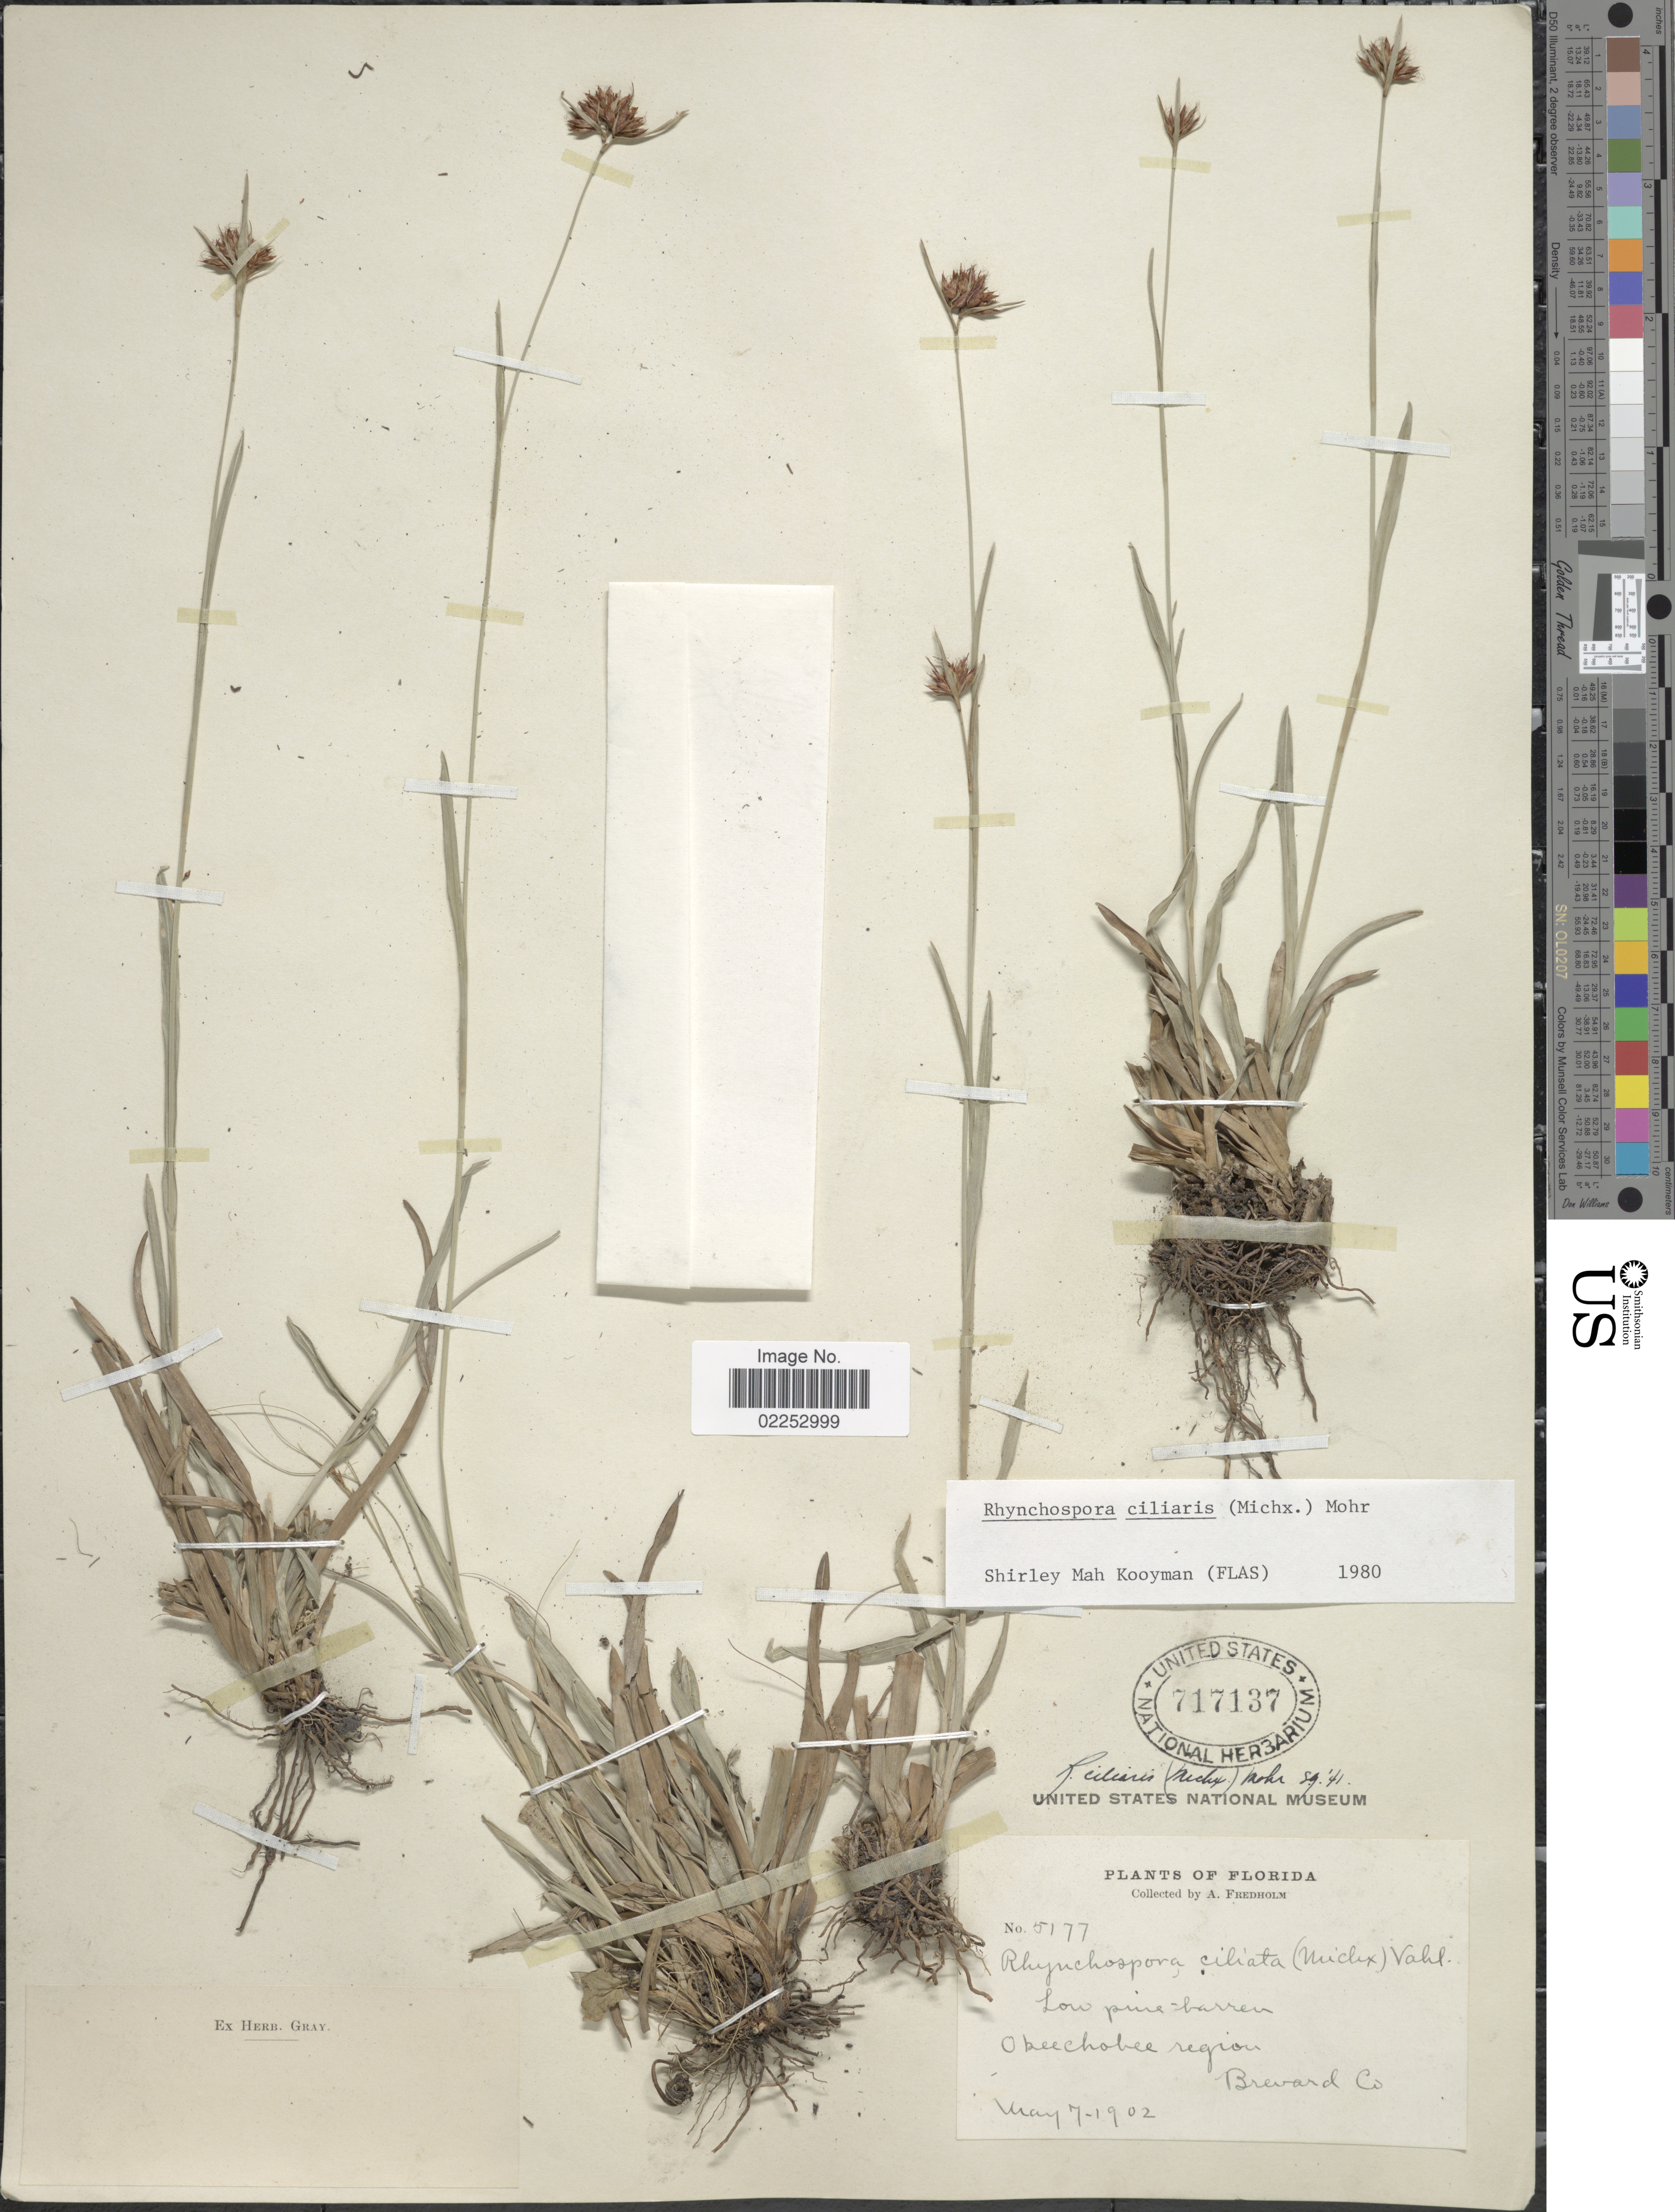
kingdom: Plantae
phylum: Tracheophyta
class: Liliopsida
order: Poales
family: Cyperaceae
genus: Rhynchospora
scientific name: Rhynchospora ciliaris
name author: (Michx.) C. Mohr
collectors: A. Fredholm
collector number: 5177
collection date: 1902-05-07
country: United States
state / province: Florida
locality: Okeechobee region. Brevard Co.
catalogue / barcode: US 717137